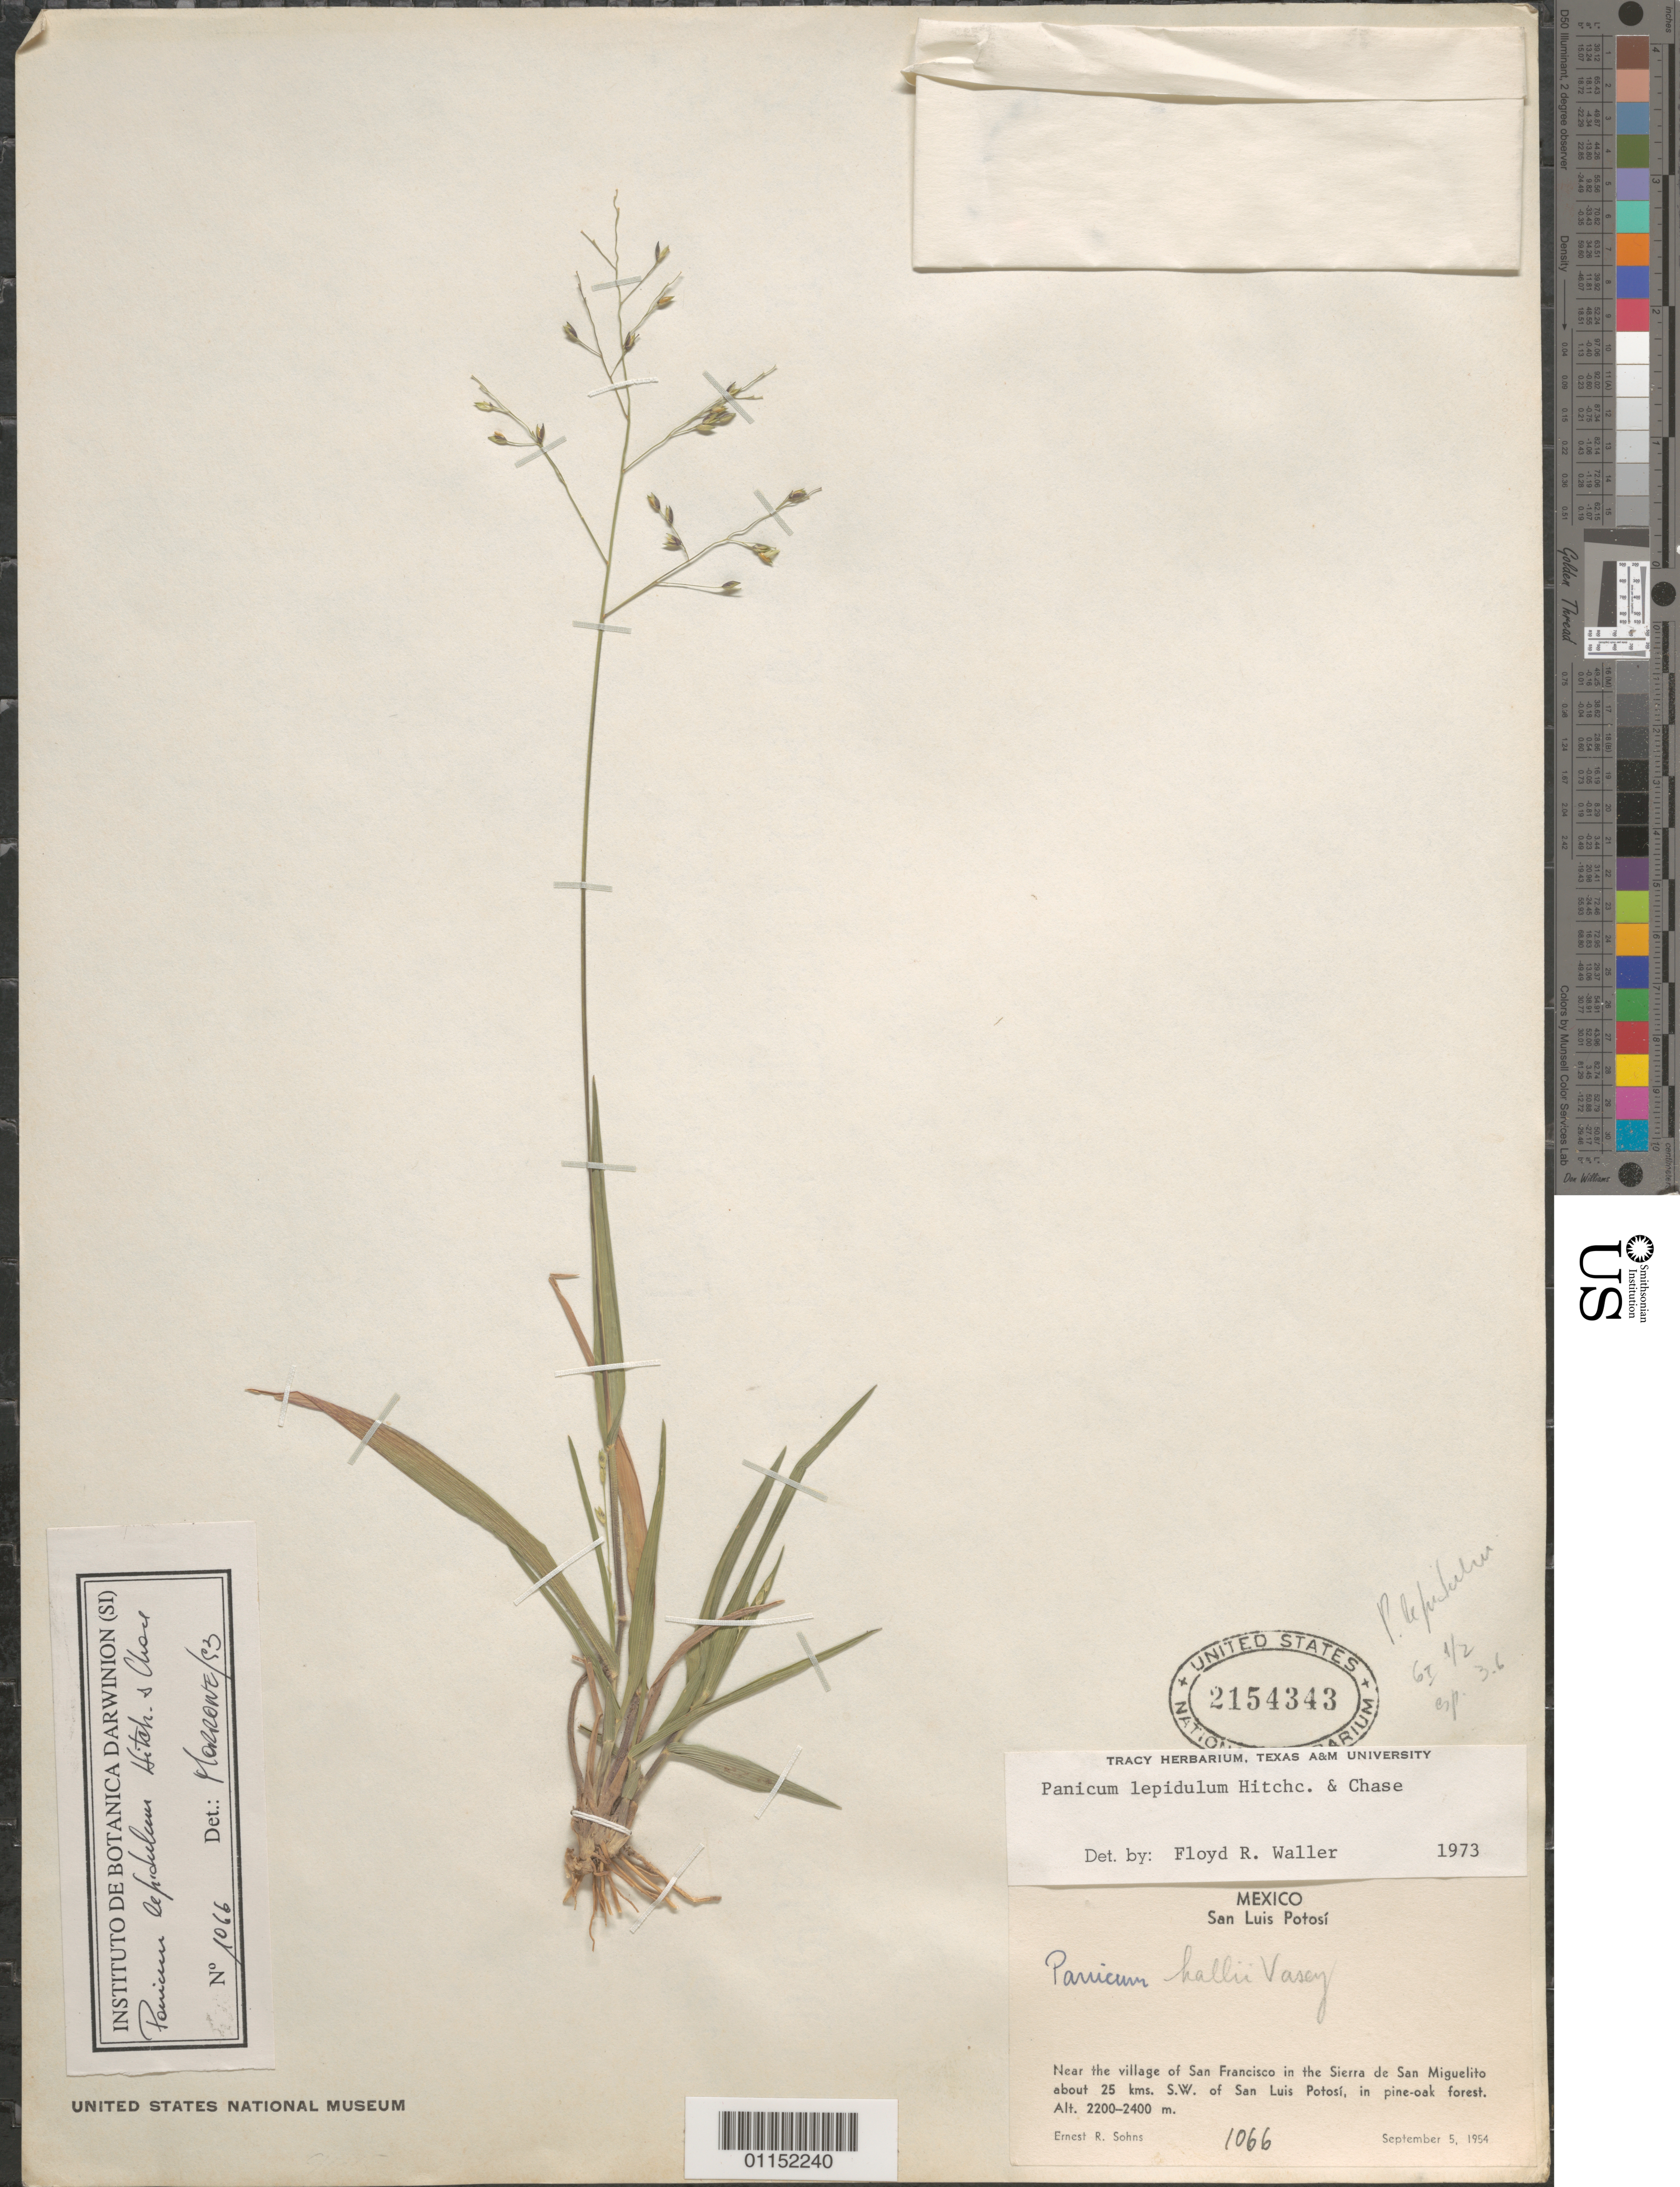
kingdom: Plantae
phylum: Tracheophyta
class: Liliopsida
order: Poales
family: Poaceae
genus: Panicum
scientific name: Panicum lepidulum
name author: Hitchc. & Chase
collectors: E. R. Sohns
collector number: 1066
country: Mexico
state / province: San Luis Potosí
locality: Near the village of San Francisco in the Sierra de San Miguelito about 25 kms. SW of San Luis Potosi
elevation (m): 2200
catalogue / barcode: US 2154343